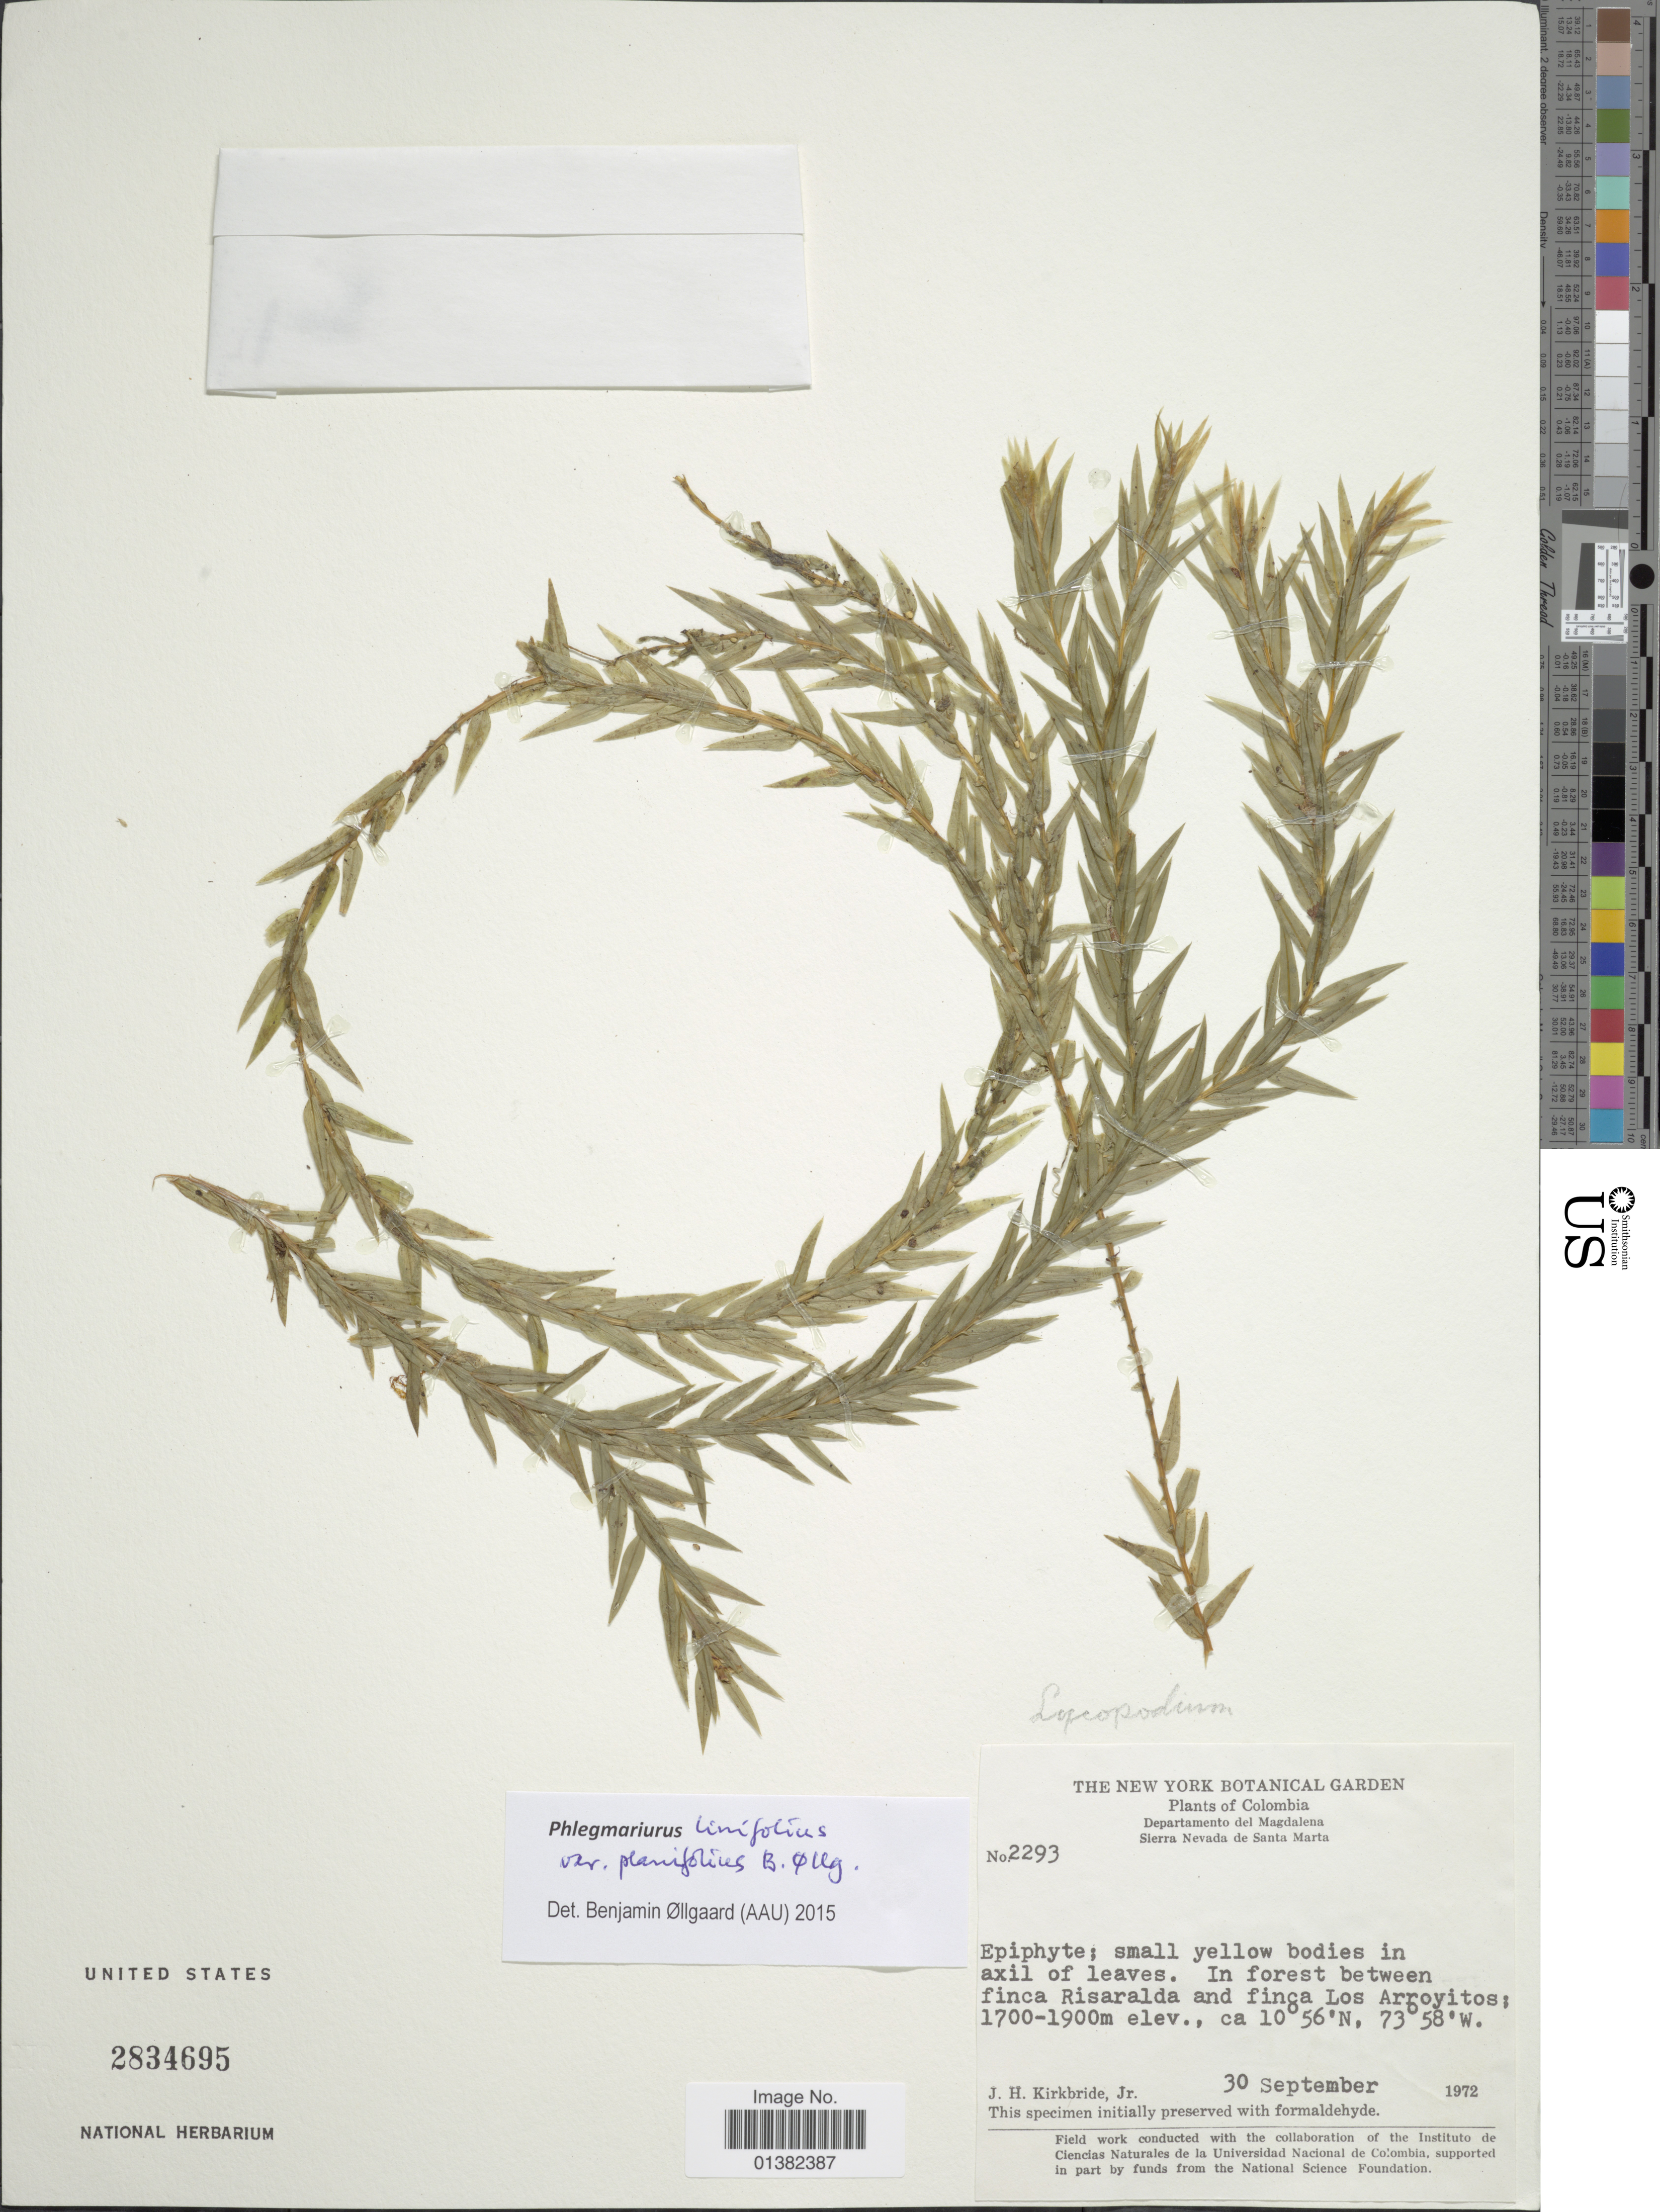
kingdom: Plantae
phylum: Tracheophyta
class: Lycopodiopsida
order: Lycopodiales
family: Lycopodiaceae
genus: Phlegmariurus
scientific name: Phlegmariurus linifolius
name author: (L.) B. Øllg.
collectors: J. H. Kirkbride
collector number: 2293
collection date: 1972-09-30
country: Colombia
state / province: Magdalena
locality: Sierra Nevada de Santa Marta, In forest between finca Risaralda and finca Los Arroyitos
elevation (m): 1700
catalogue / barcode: US 2834695